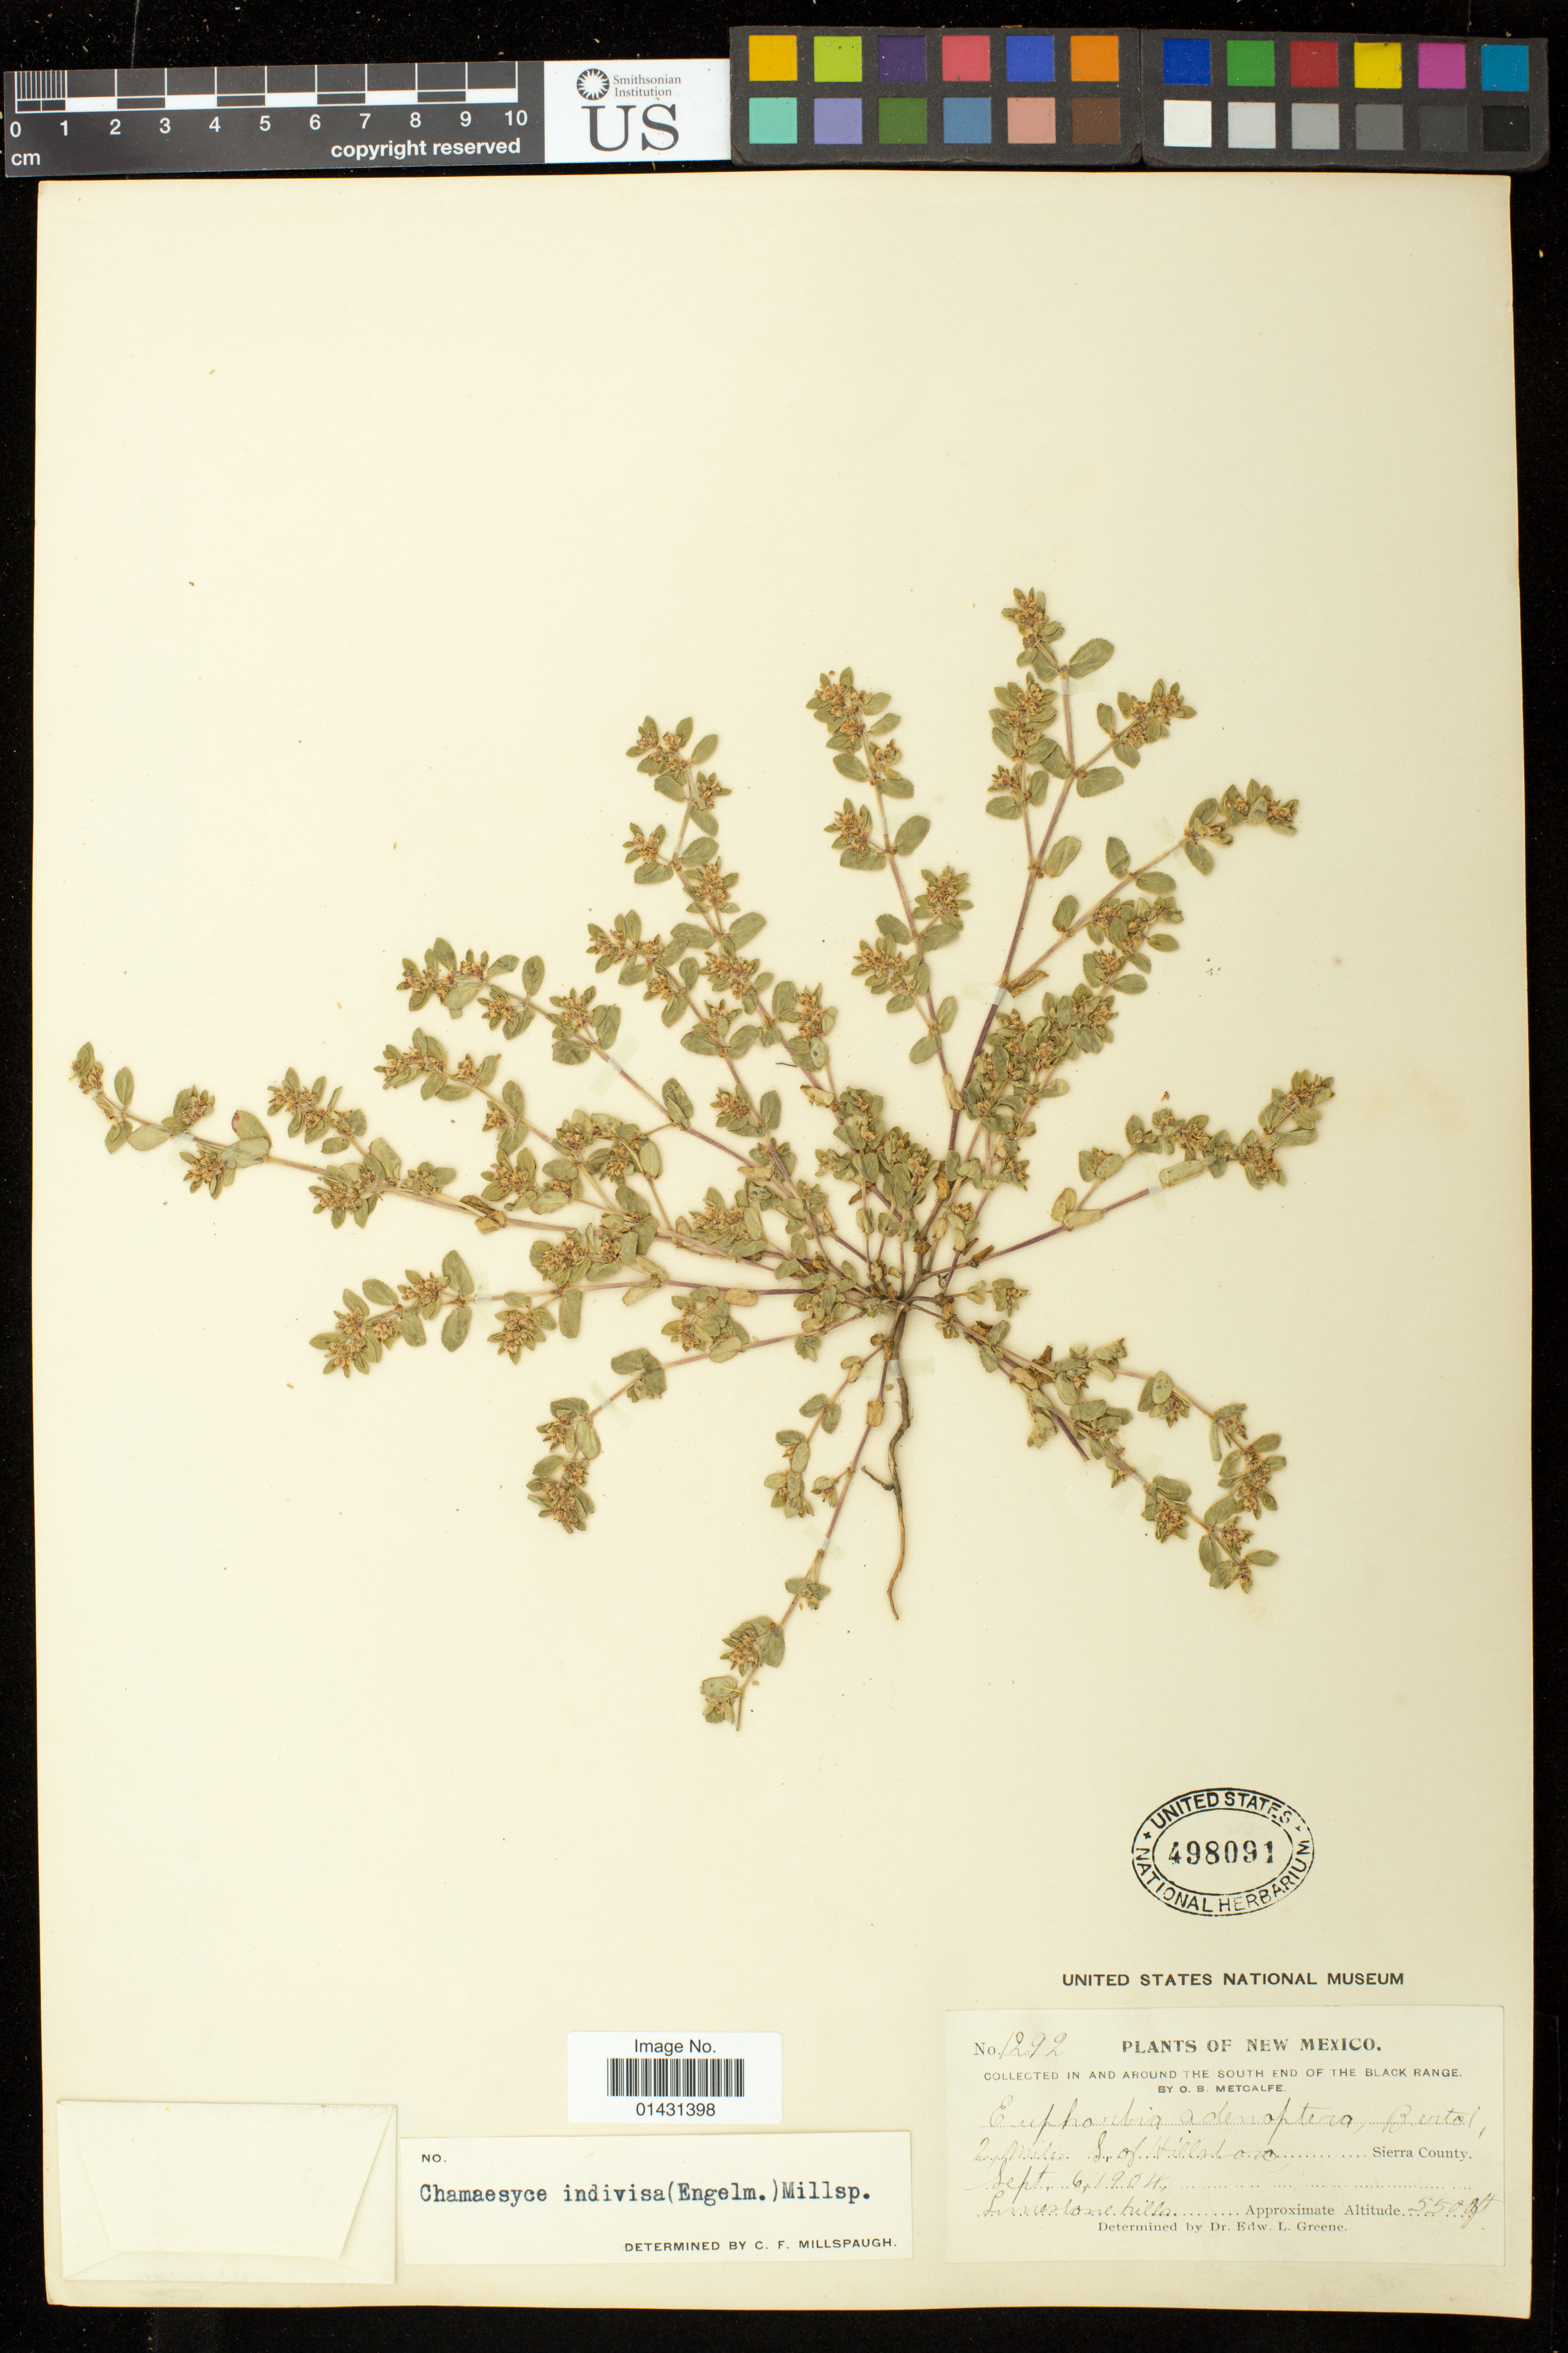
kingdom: Plantae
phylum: Tracheophyta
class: Magnoliopsida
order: Malpighiales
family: Euphorbiaceae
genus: Euphorbia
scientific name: Euphorbia indivisa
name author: (Engelm.) Tidestr.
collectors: O. B. Metcalfe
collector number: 1292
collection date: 1904-09-06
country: United States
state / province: New Mexico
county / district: Sierra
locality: South end of the Black Range; 2 miles S. of Hillsboro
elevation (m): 1676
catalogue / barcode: US 498091